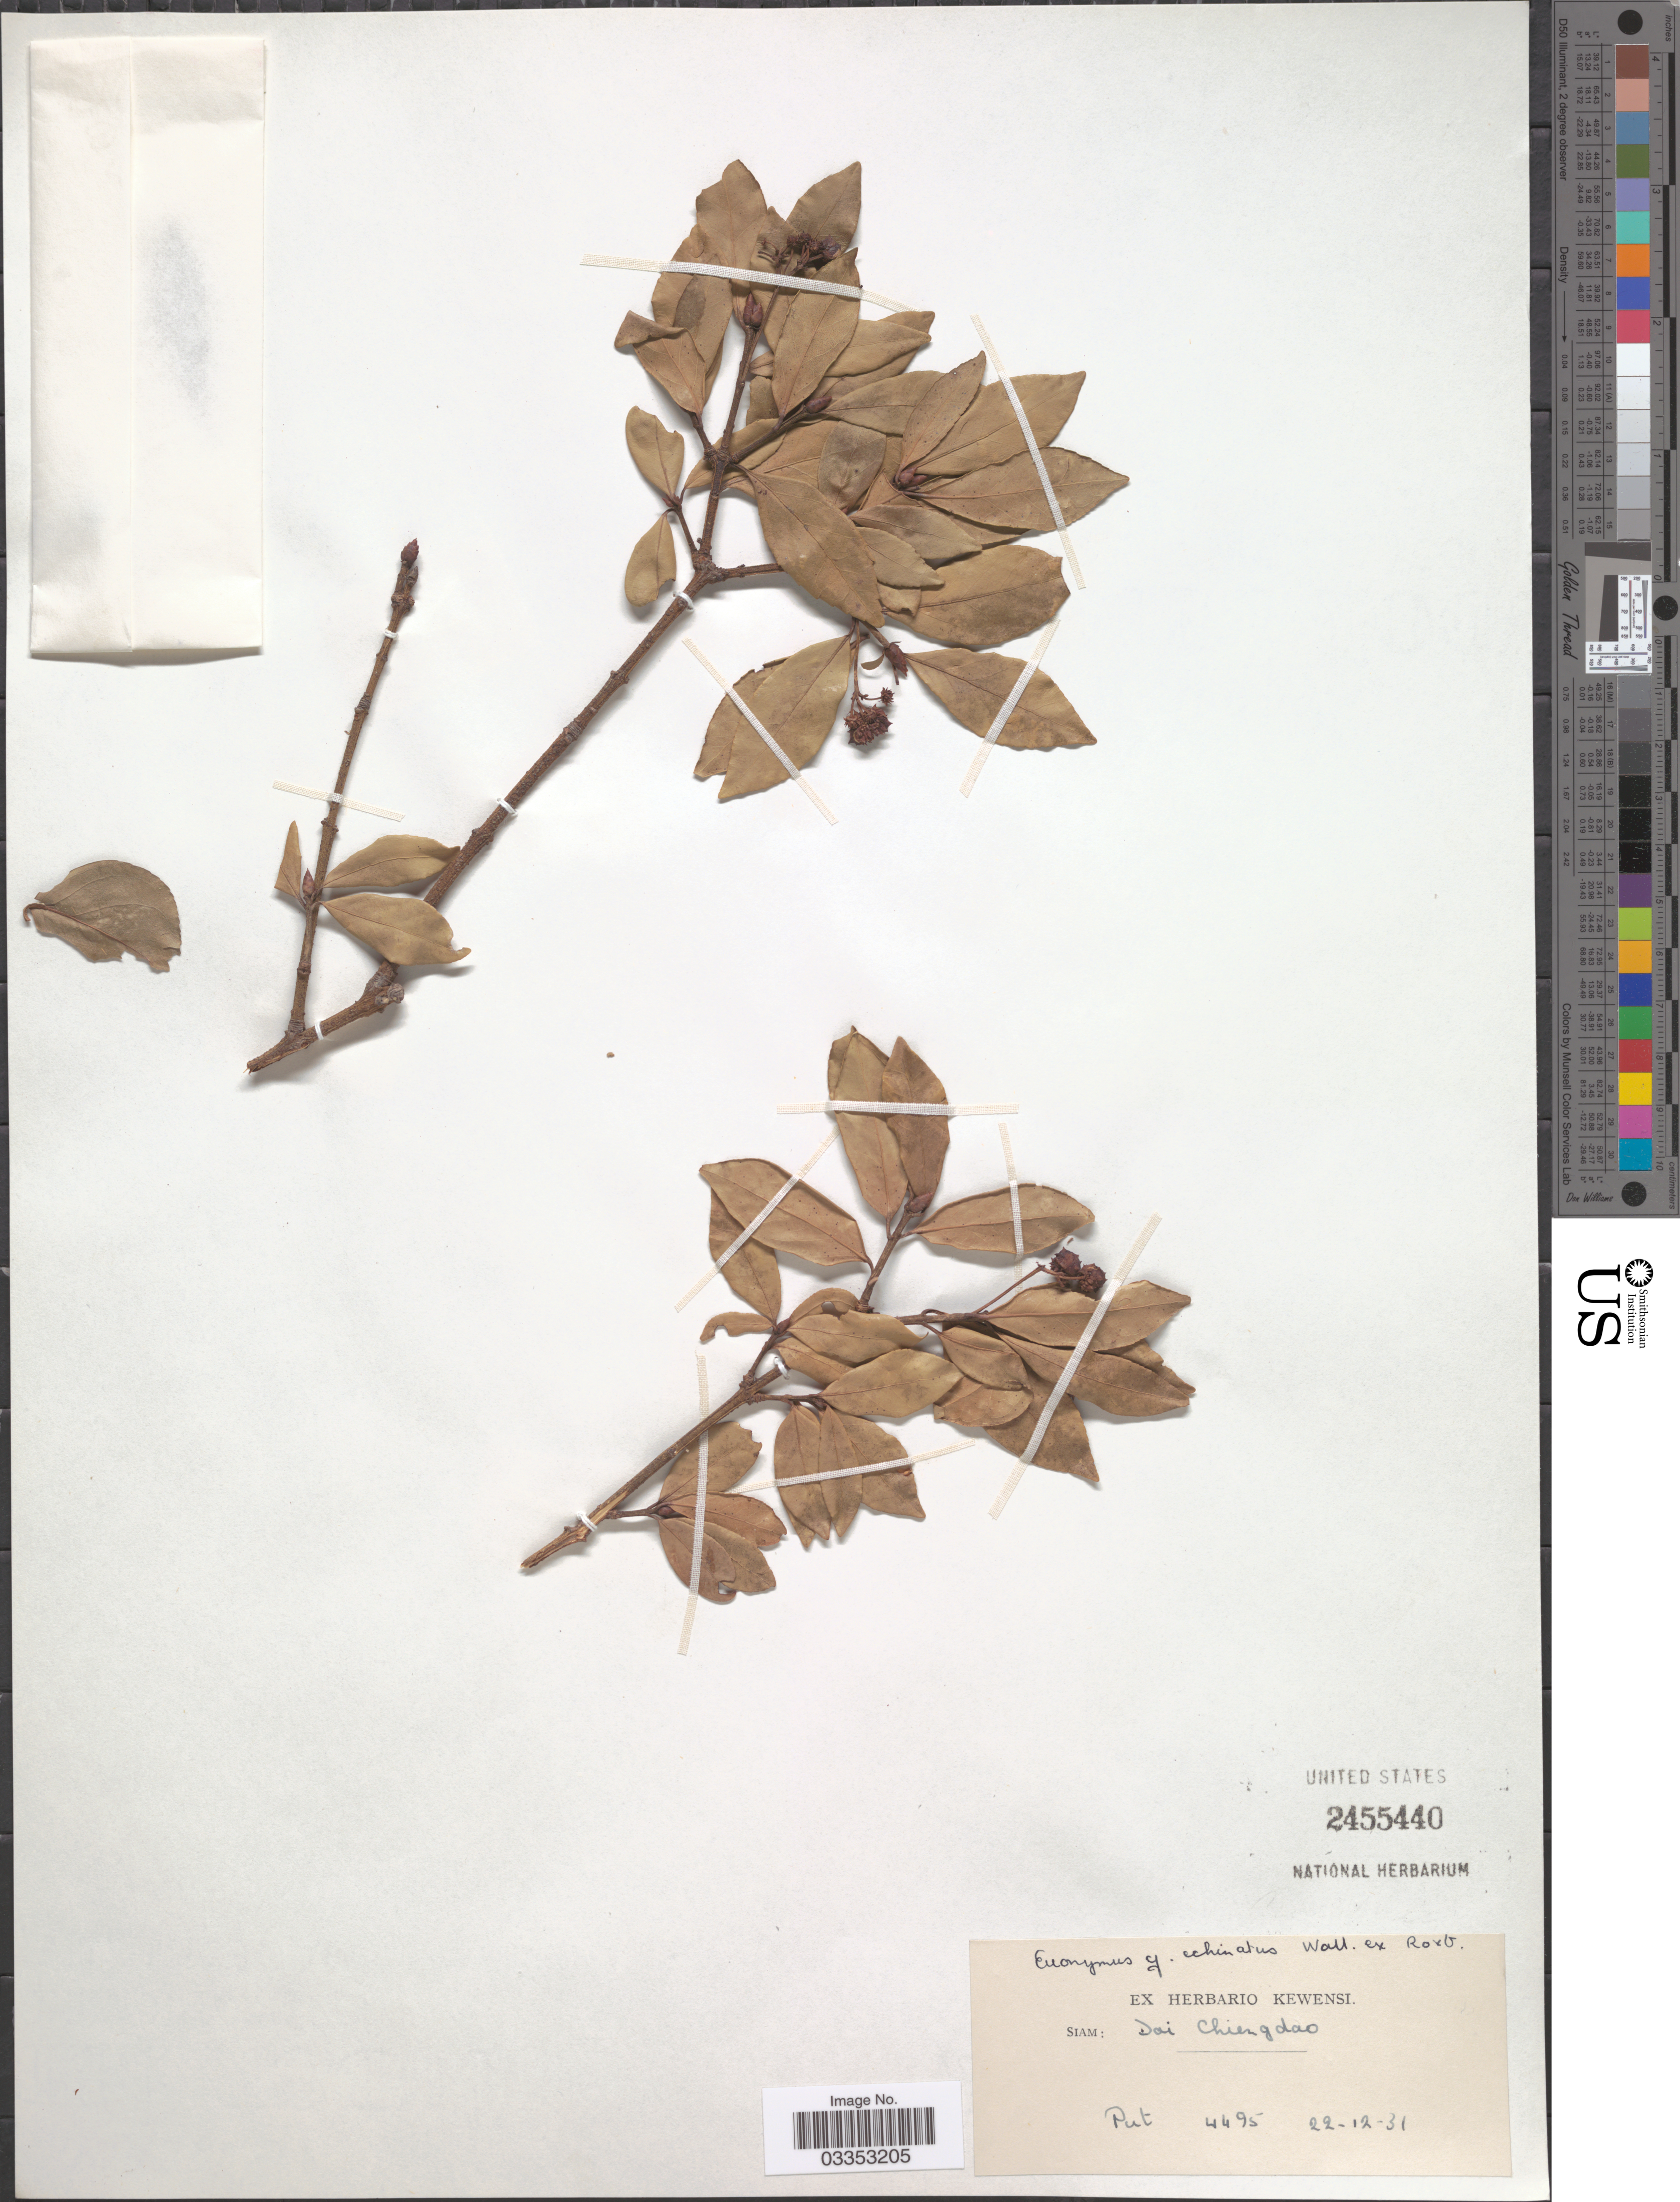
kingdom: Plantae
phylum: Tracheophyta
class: Magnoliopsida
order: Celastrales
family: Celastraceae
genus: Euonymus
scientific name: Euonymus echinata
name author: Wall.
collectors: -. Put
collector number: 4495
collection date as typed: Transcribed d/m/y: 22/12/31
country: Thailand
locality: Siam: Doi Chiengdao.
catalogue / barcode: US 2455440